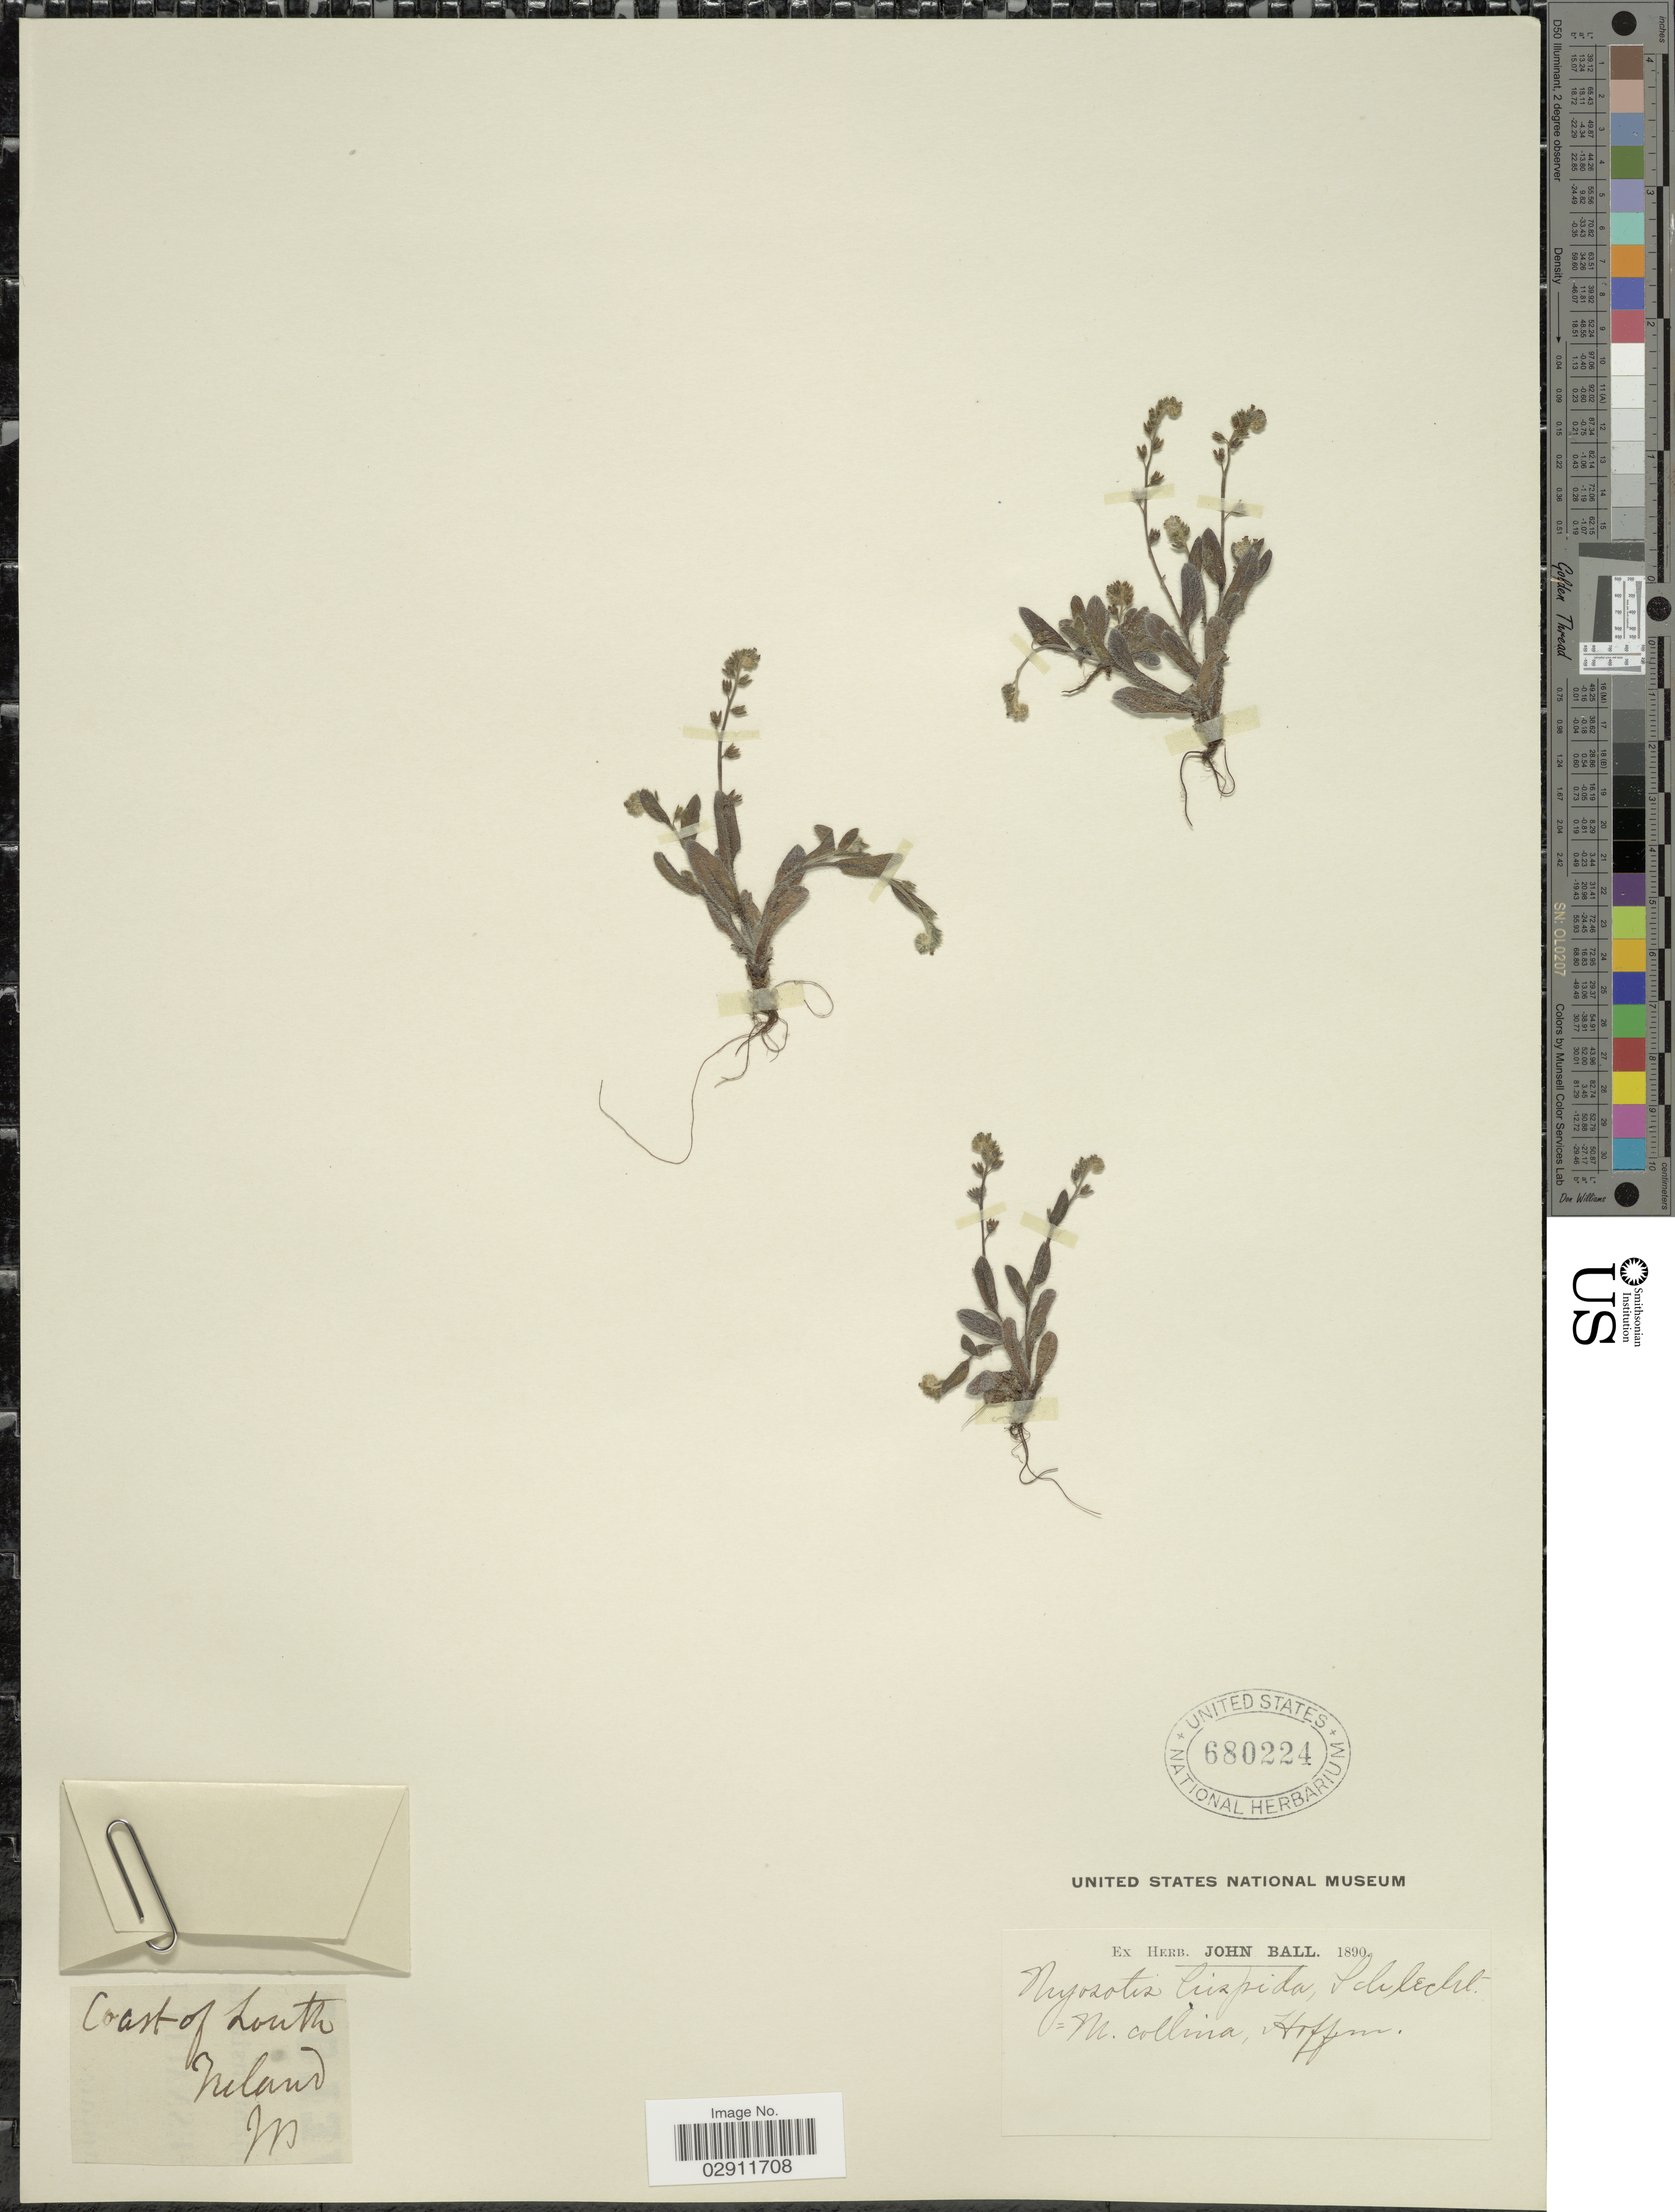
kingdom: Plantae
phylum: Tracheophyta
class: Magnoliopsida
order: Boraginales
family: Boraginaceae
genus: Myosotis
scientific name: Myosotis hispida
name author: Schltdl.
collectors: J. Ball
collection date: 1890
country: Ireland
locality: Coast of South Ireland.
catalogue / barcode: US 680224